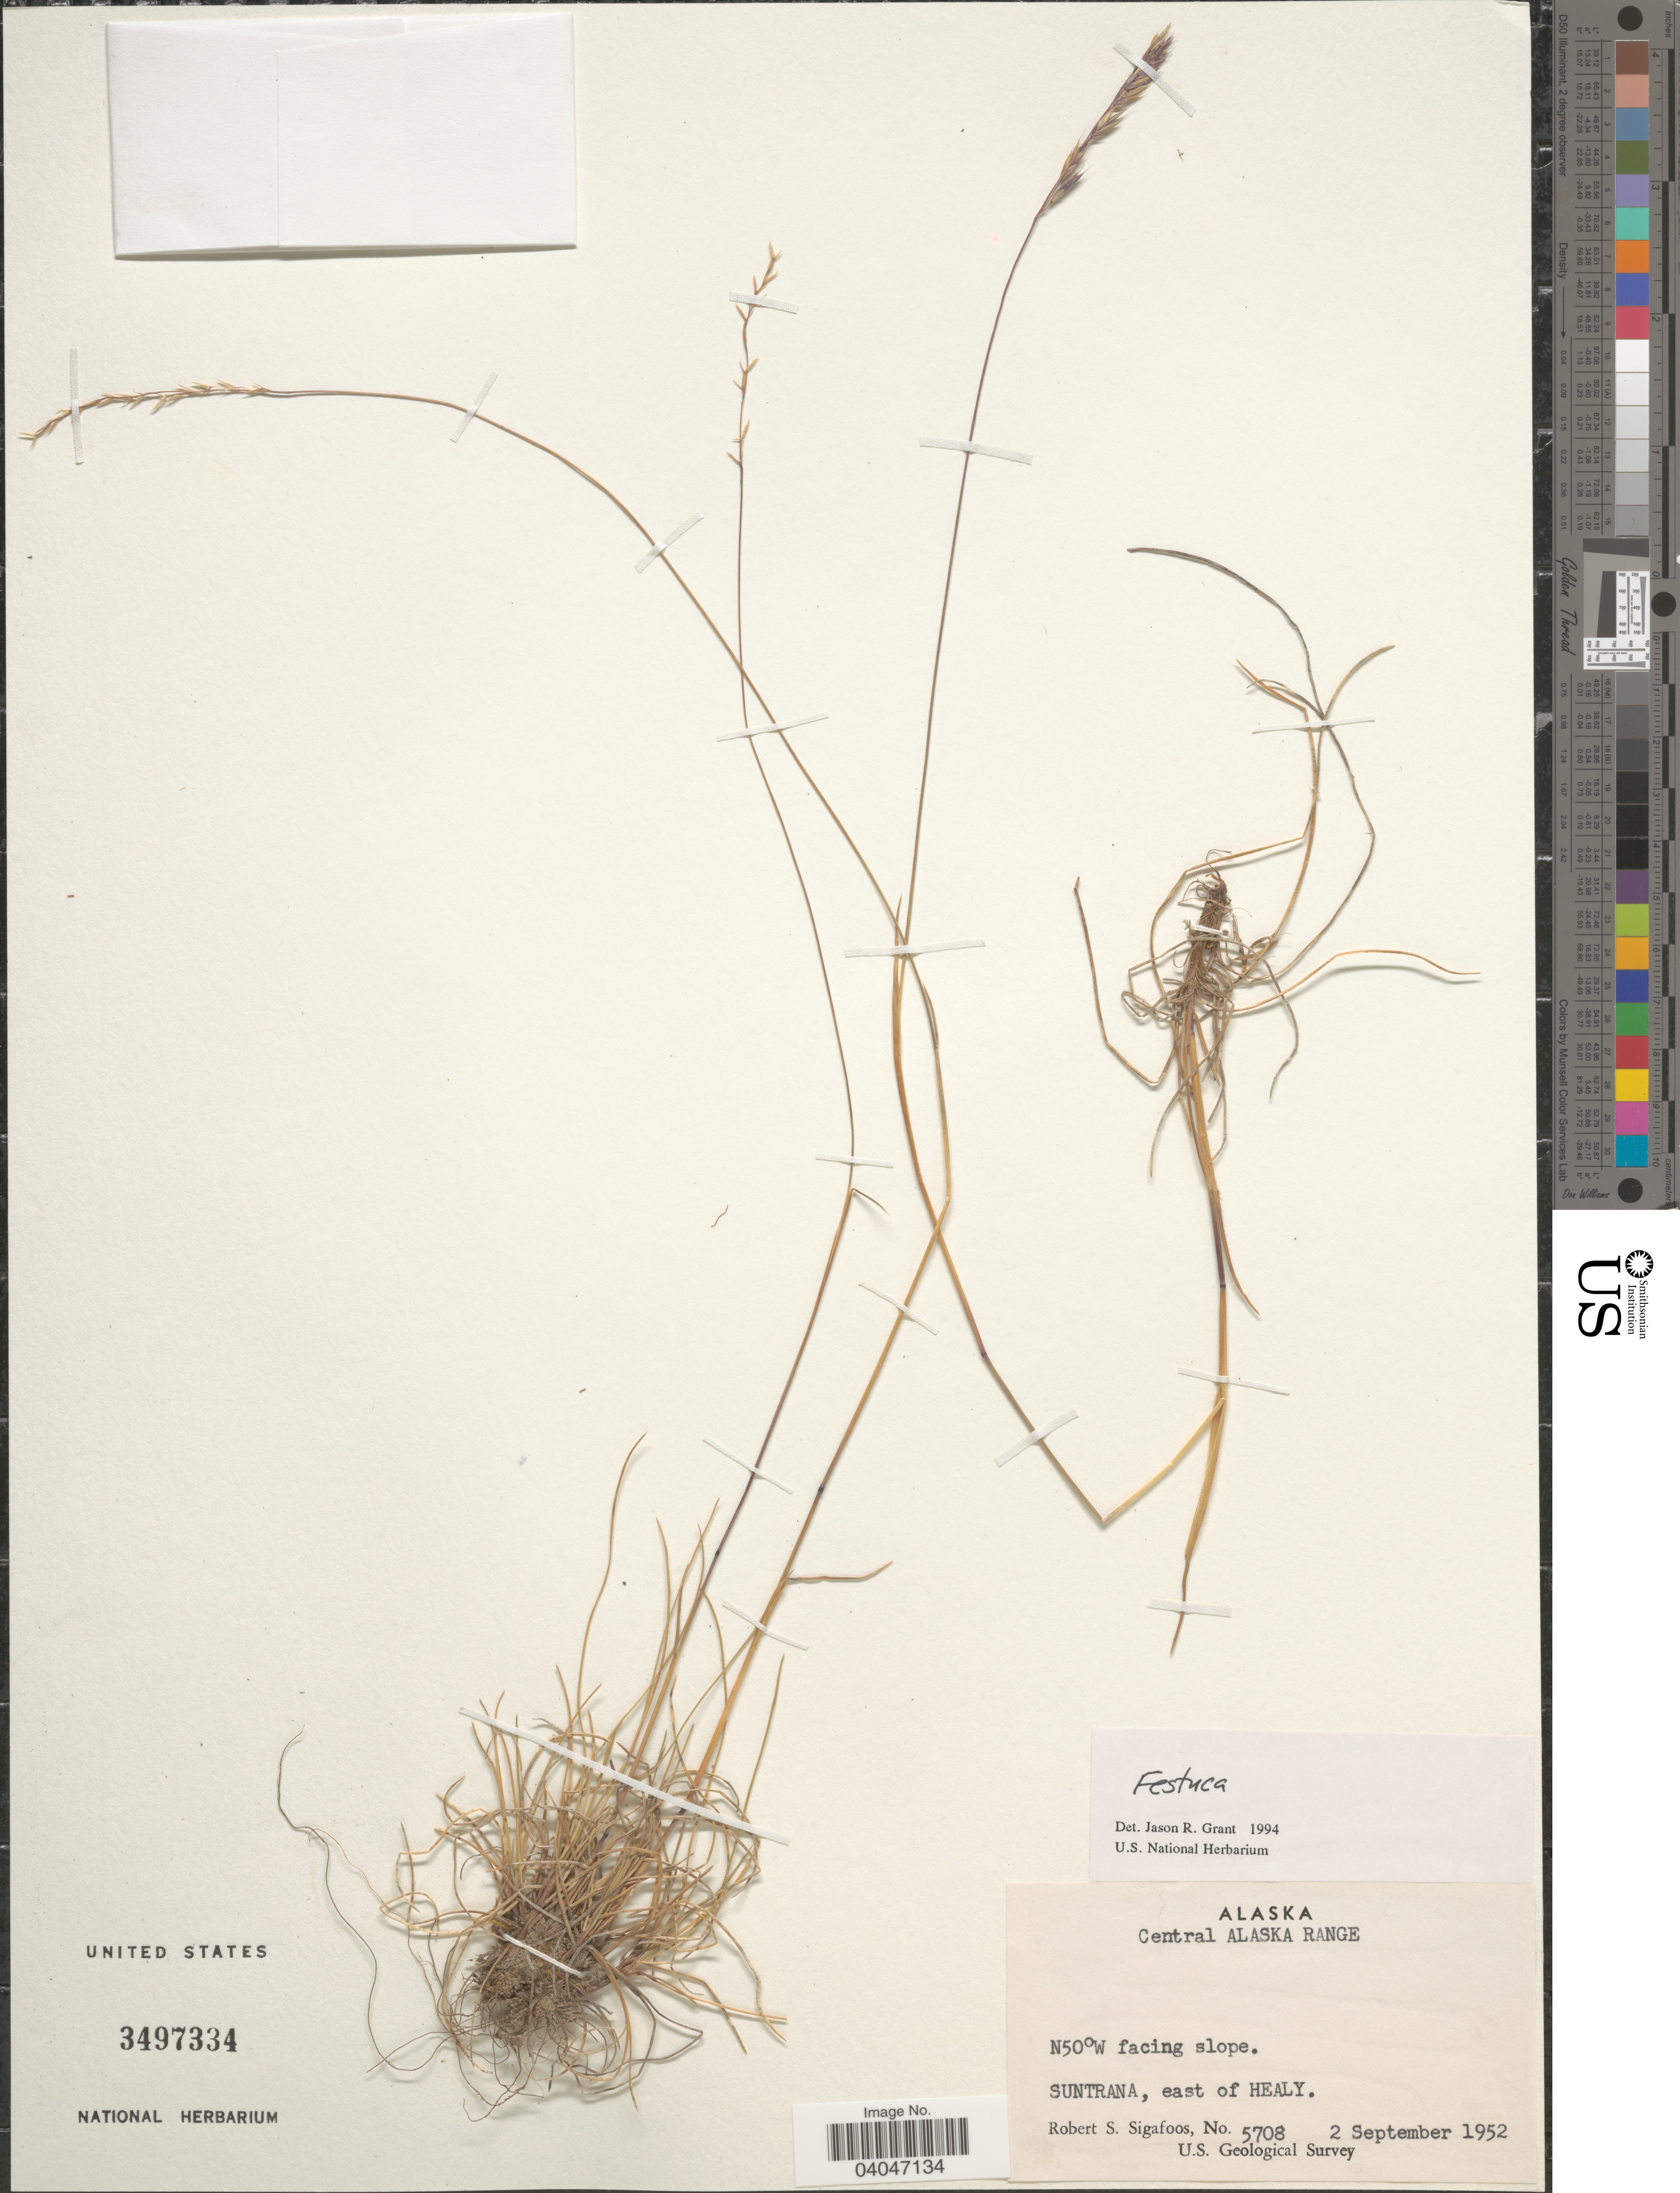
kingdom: Plantae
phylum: Tracheophyta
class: Liliopsida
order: Poales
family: Poaceae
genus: Festuca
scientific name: Festuca sp.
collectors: R. Sigafoos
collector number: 5708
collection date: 1952-09-02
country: United States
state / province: Alaska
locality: Central Alaska Range. N50ºW facing slope. Suntrana, east of Healy.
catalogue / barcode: US 3497334